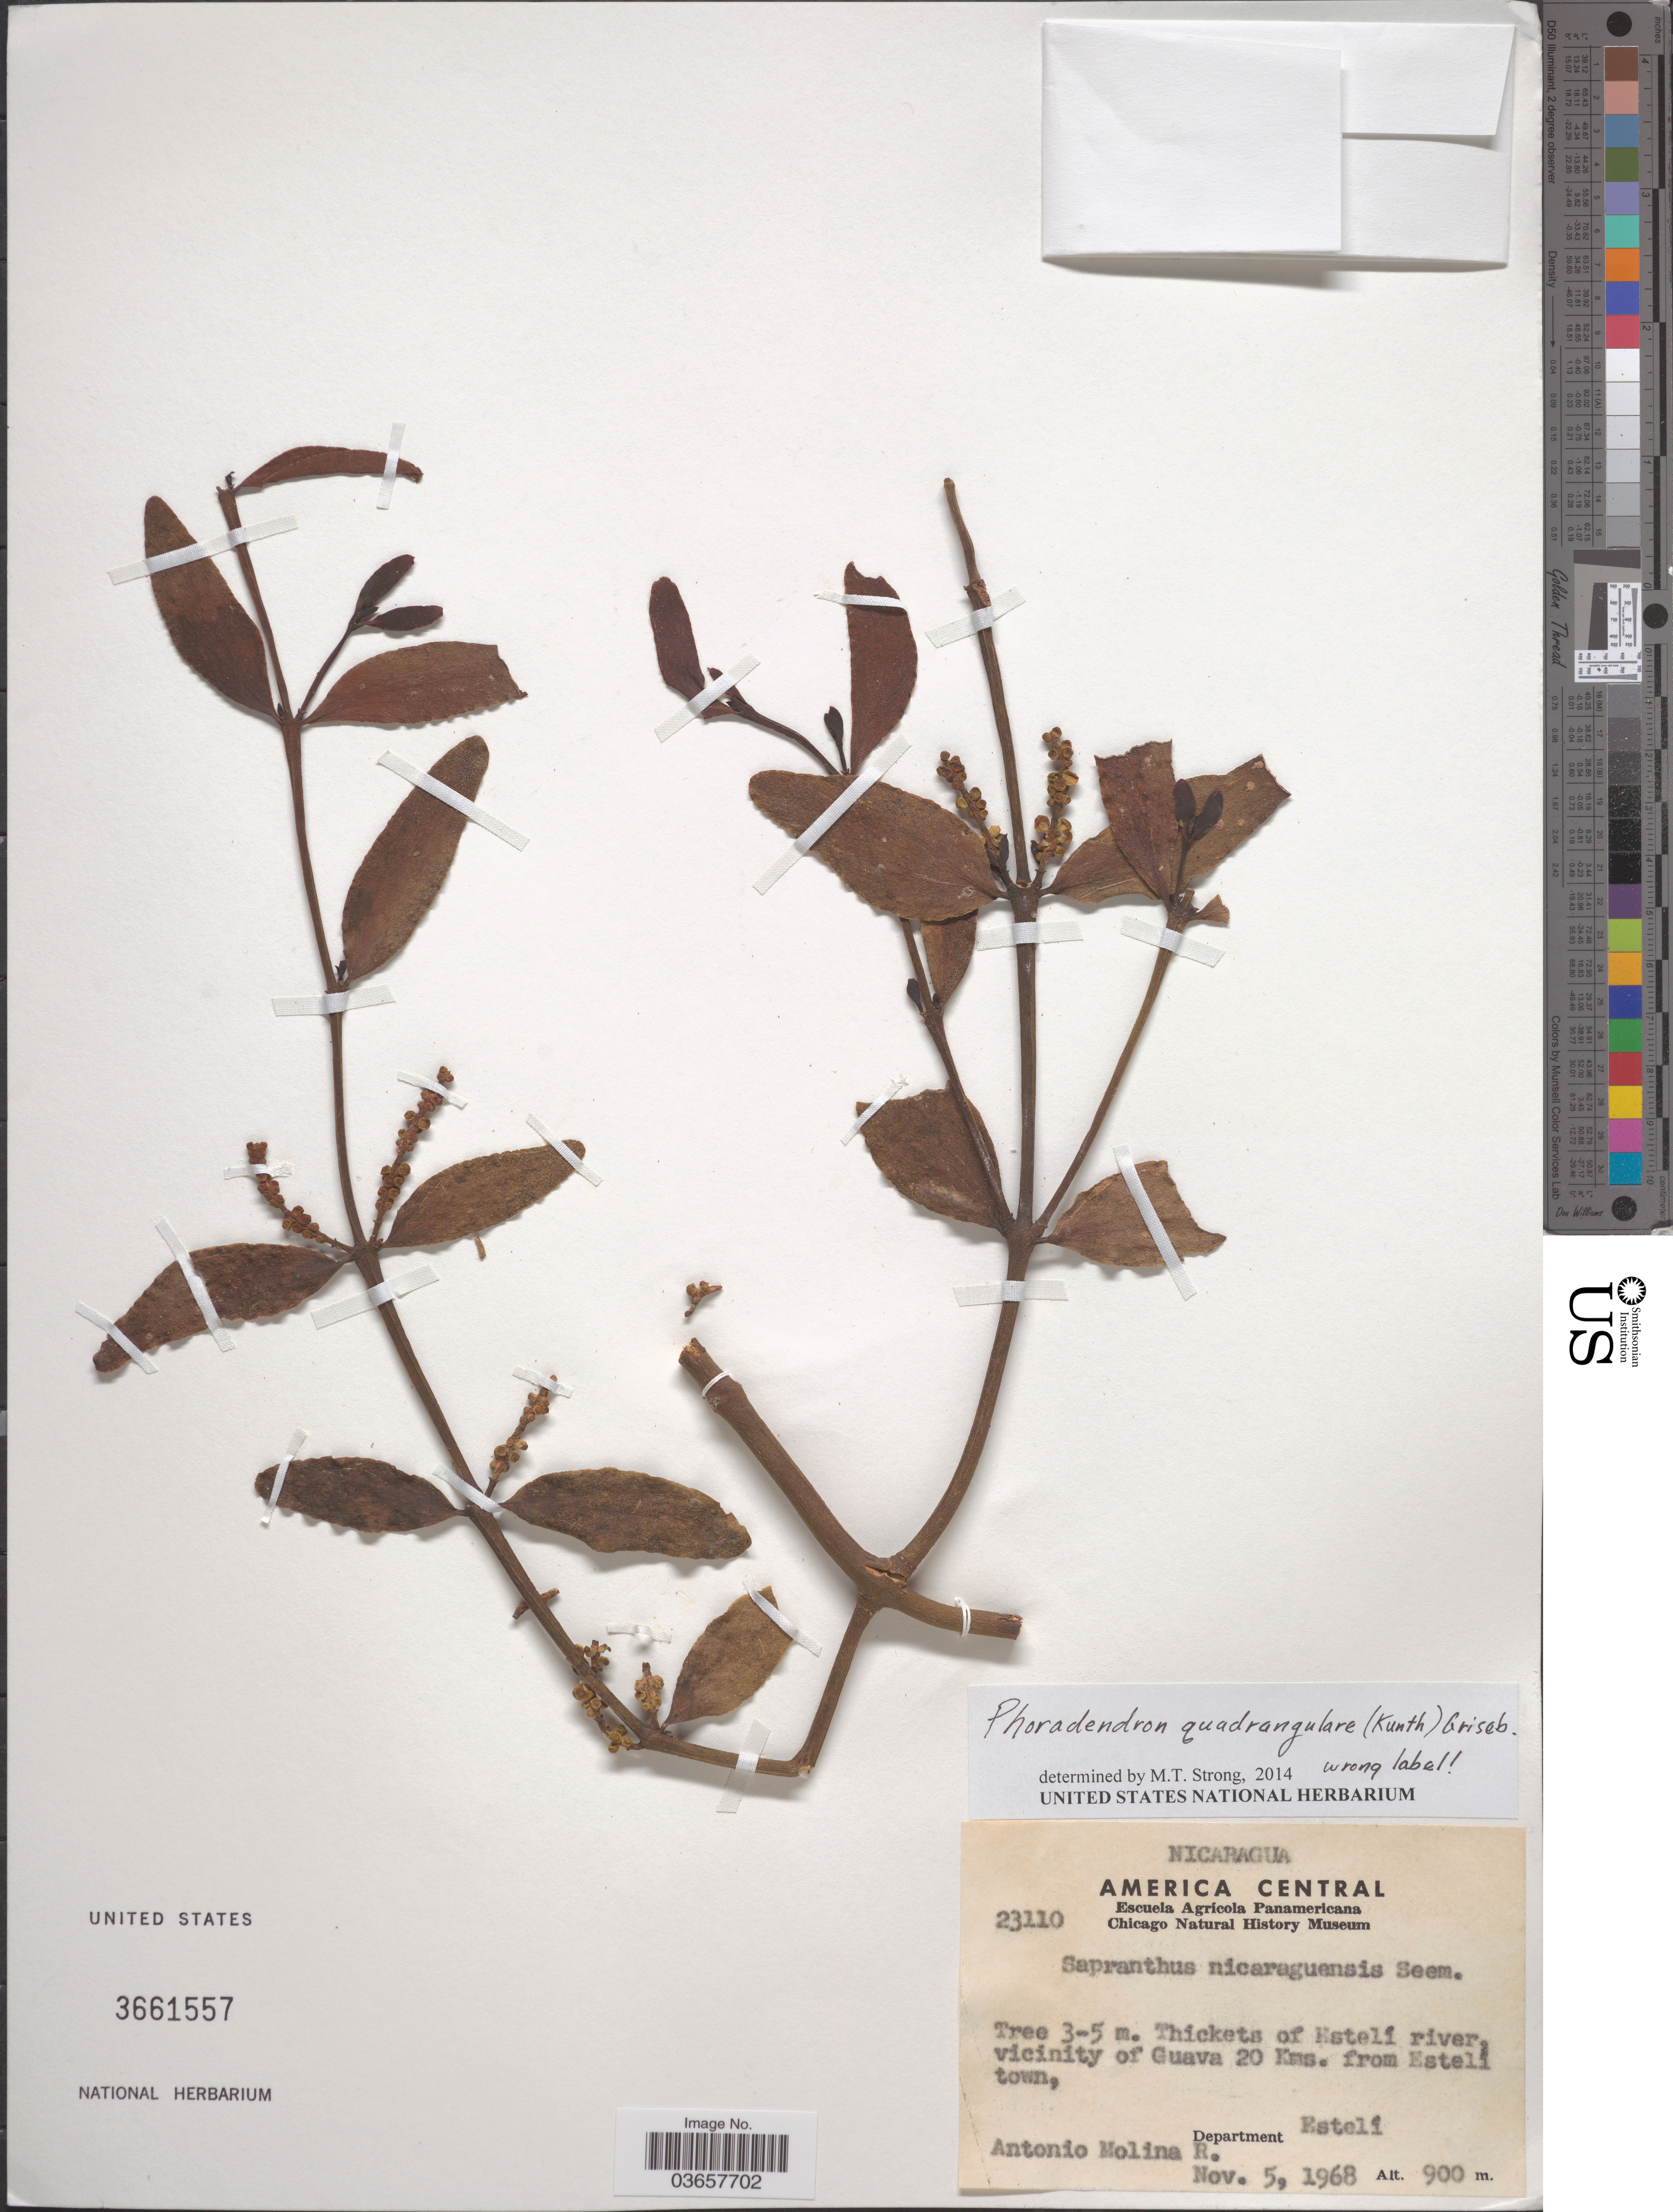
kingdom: Plantae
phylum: Tracheophyta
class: Magnoliopsida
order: Santalales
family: Viscaceae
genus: Phoradendron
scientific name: Phoradendron quadrangulare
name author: (Kunth) Griseb.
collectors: A. Molina R.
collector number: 23110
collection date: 1968-11-05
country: Nicaragua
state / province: Esteli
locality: America Central. Thickets of Estelí river, vicinity of Guava 20 Kms. from Estelí town, Department Estelí.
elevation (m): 900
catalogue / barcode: US 3661557